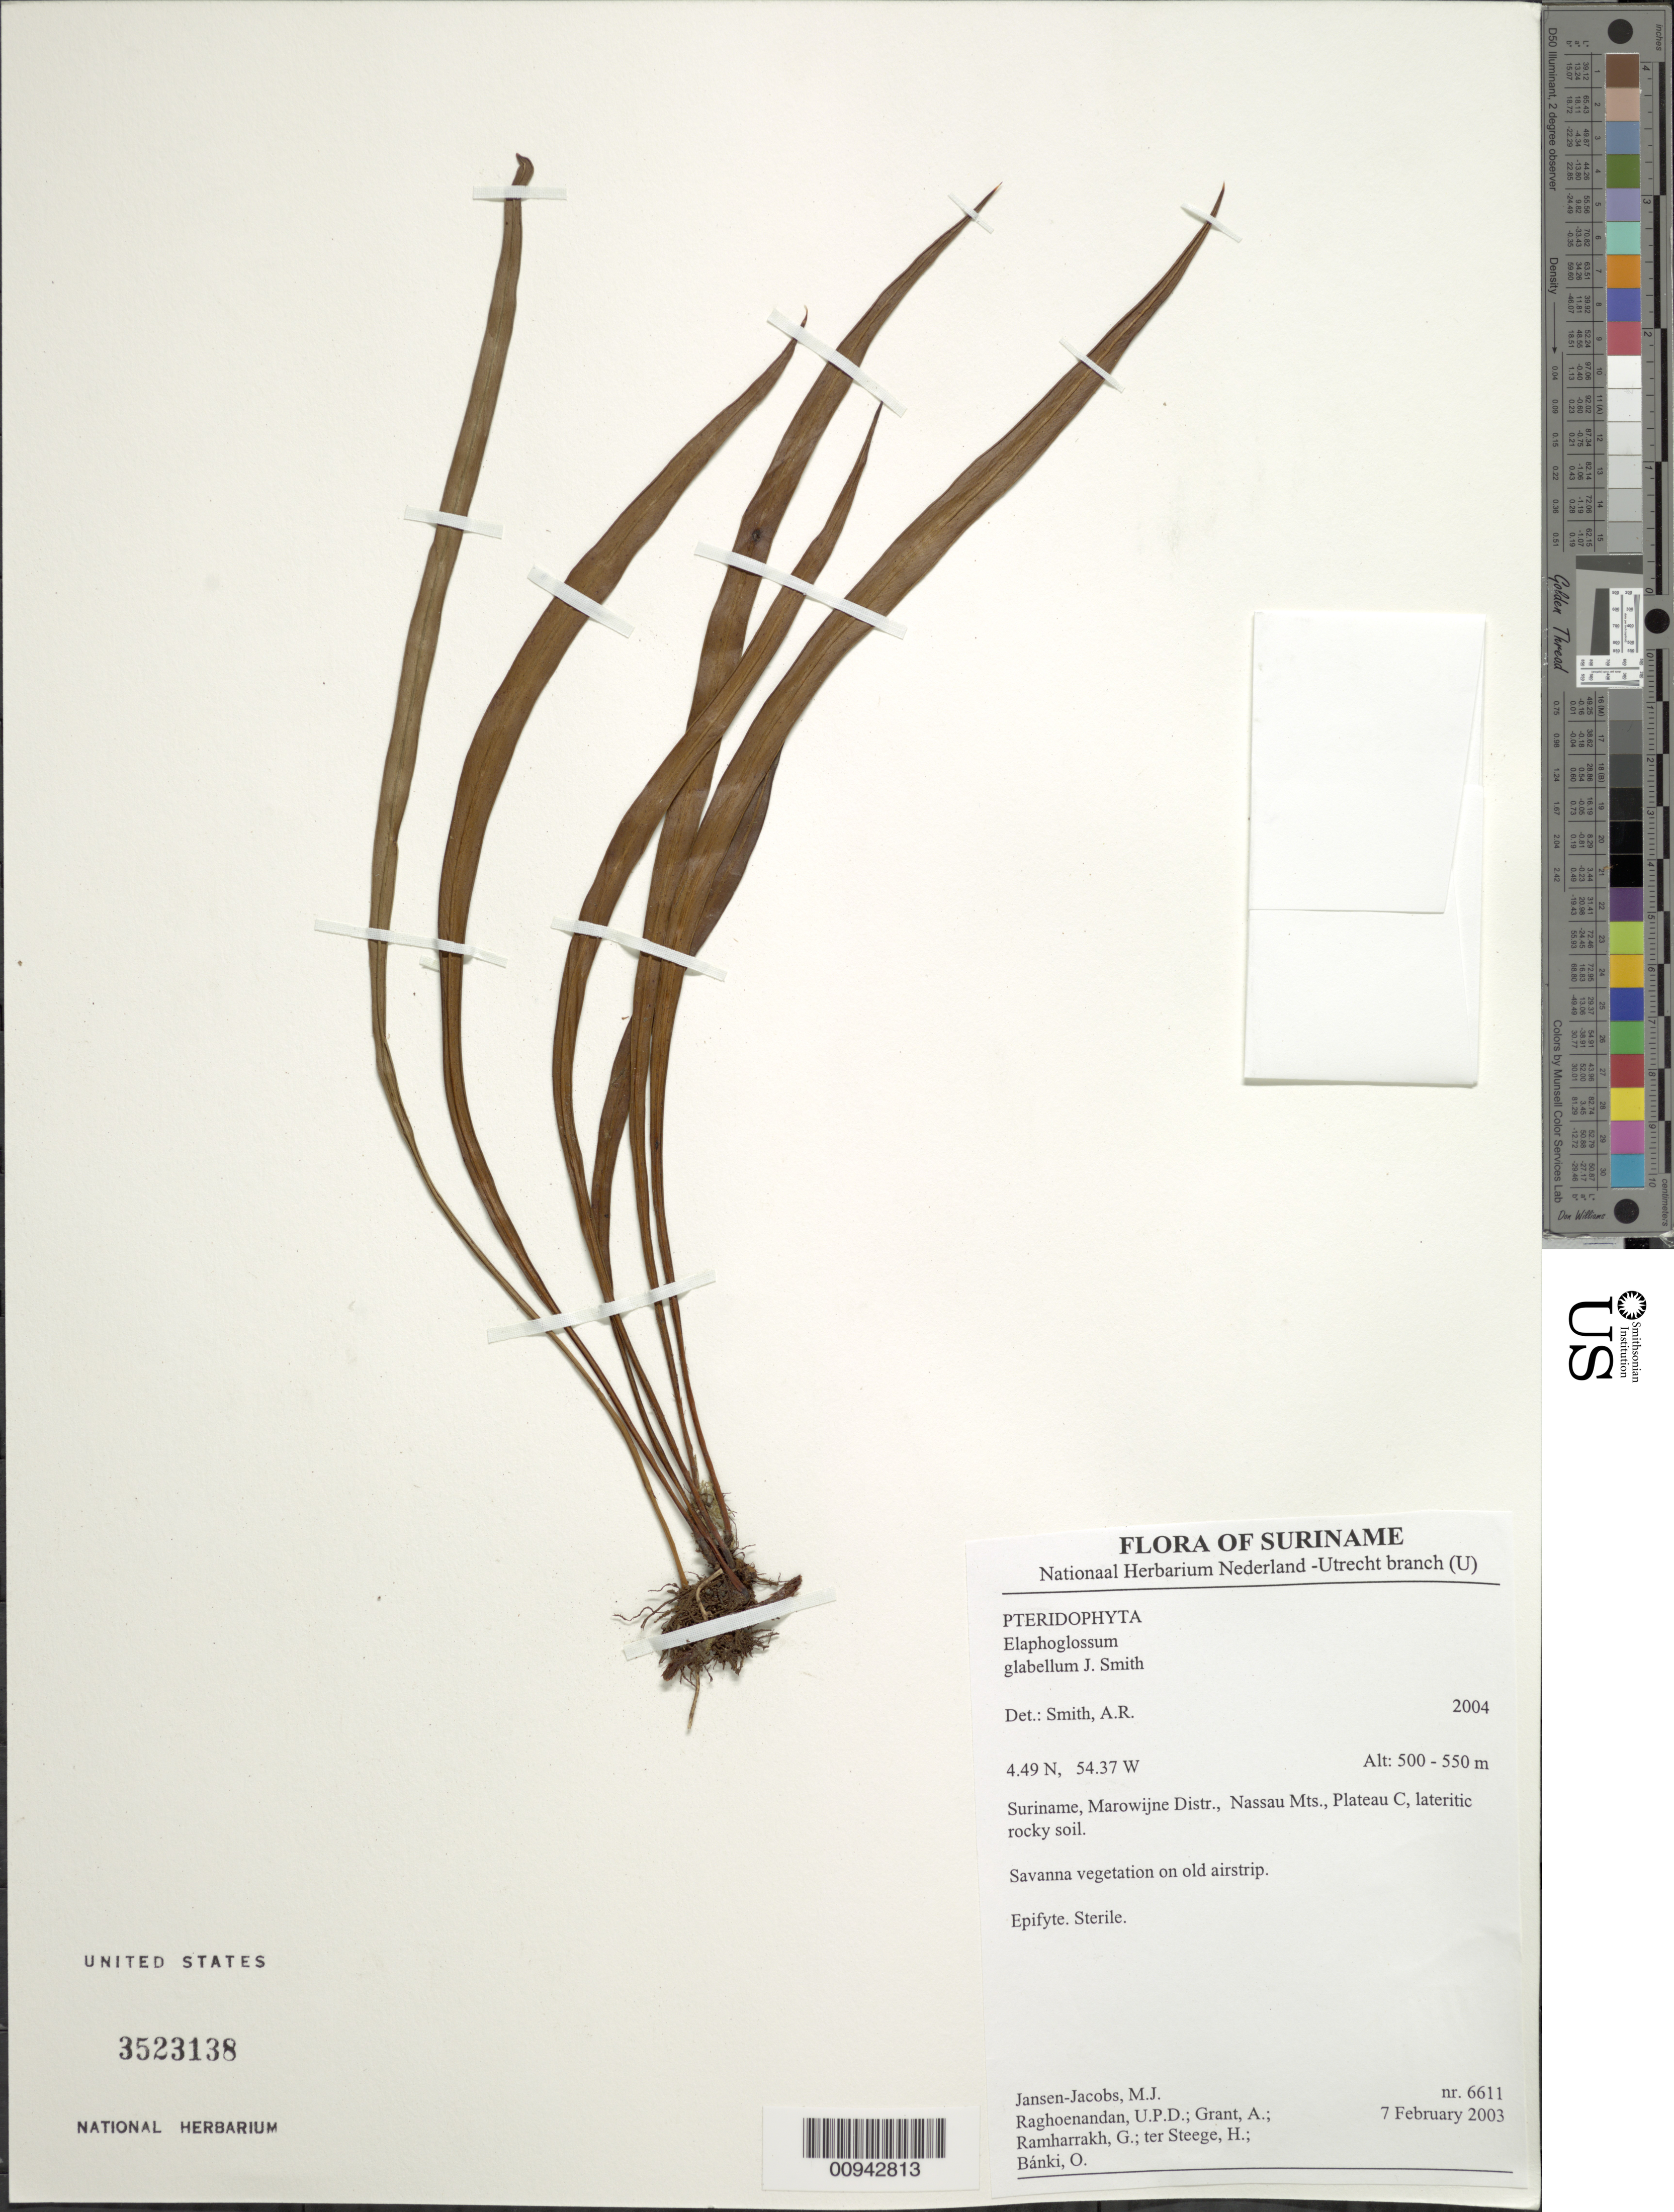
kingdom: Plantae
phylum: Tracheophyta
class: Polypodiopsida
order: Polypodiales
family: Dryopteridaceae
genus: Elaphoglossum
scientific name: Elaphoglossum glabellum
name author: J. Sm.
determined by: Smith, Alan R., (UC)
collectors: M. J. Jansen-Jacobs, U. Raghoenandan, A. Grant, G. Ramharrakh, H. ter Steege & O. Bánki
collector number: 6611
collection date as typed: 7-Feb-03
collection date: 2003-02-07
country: Suriname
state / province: Marowijne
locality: Nassau Mts., Plateau C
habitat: Lateritic rocky soil. Savanna vegetation on old airstrip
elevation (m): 500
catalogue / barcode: US 3523138